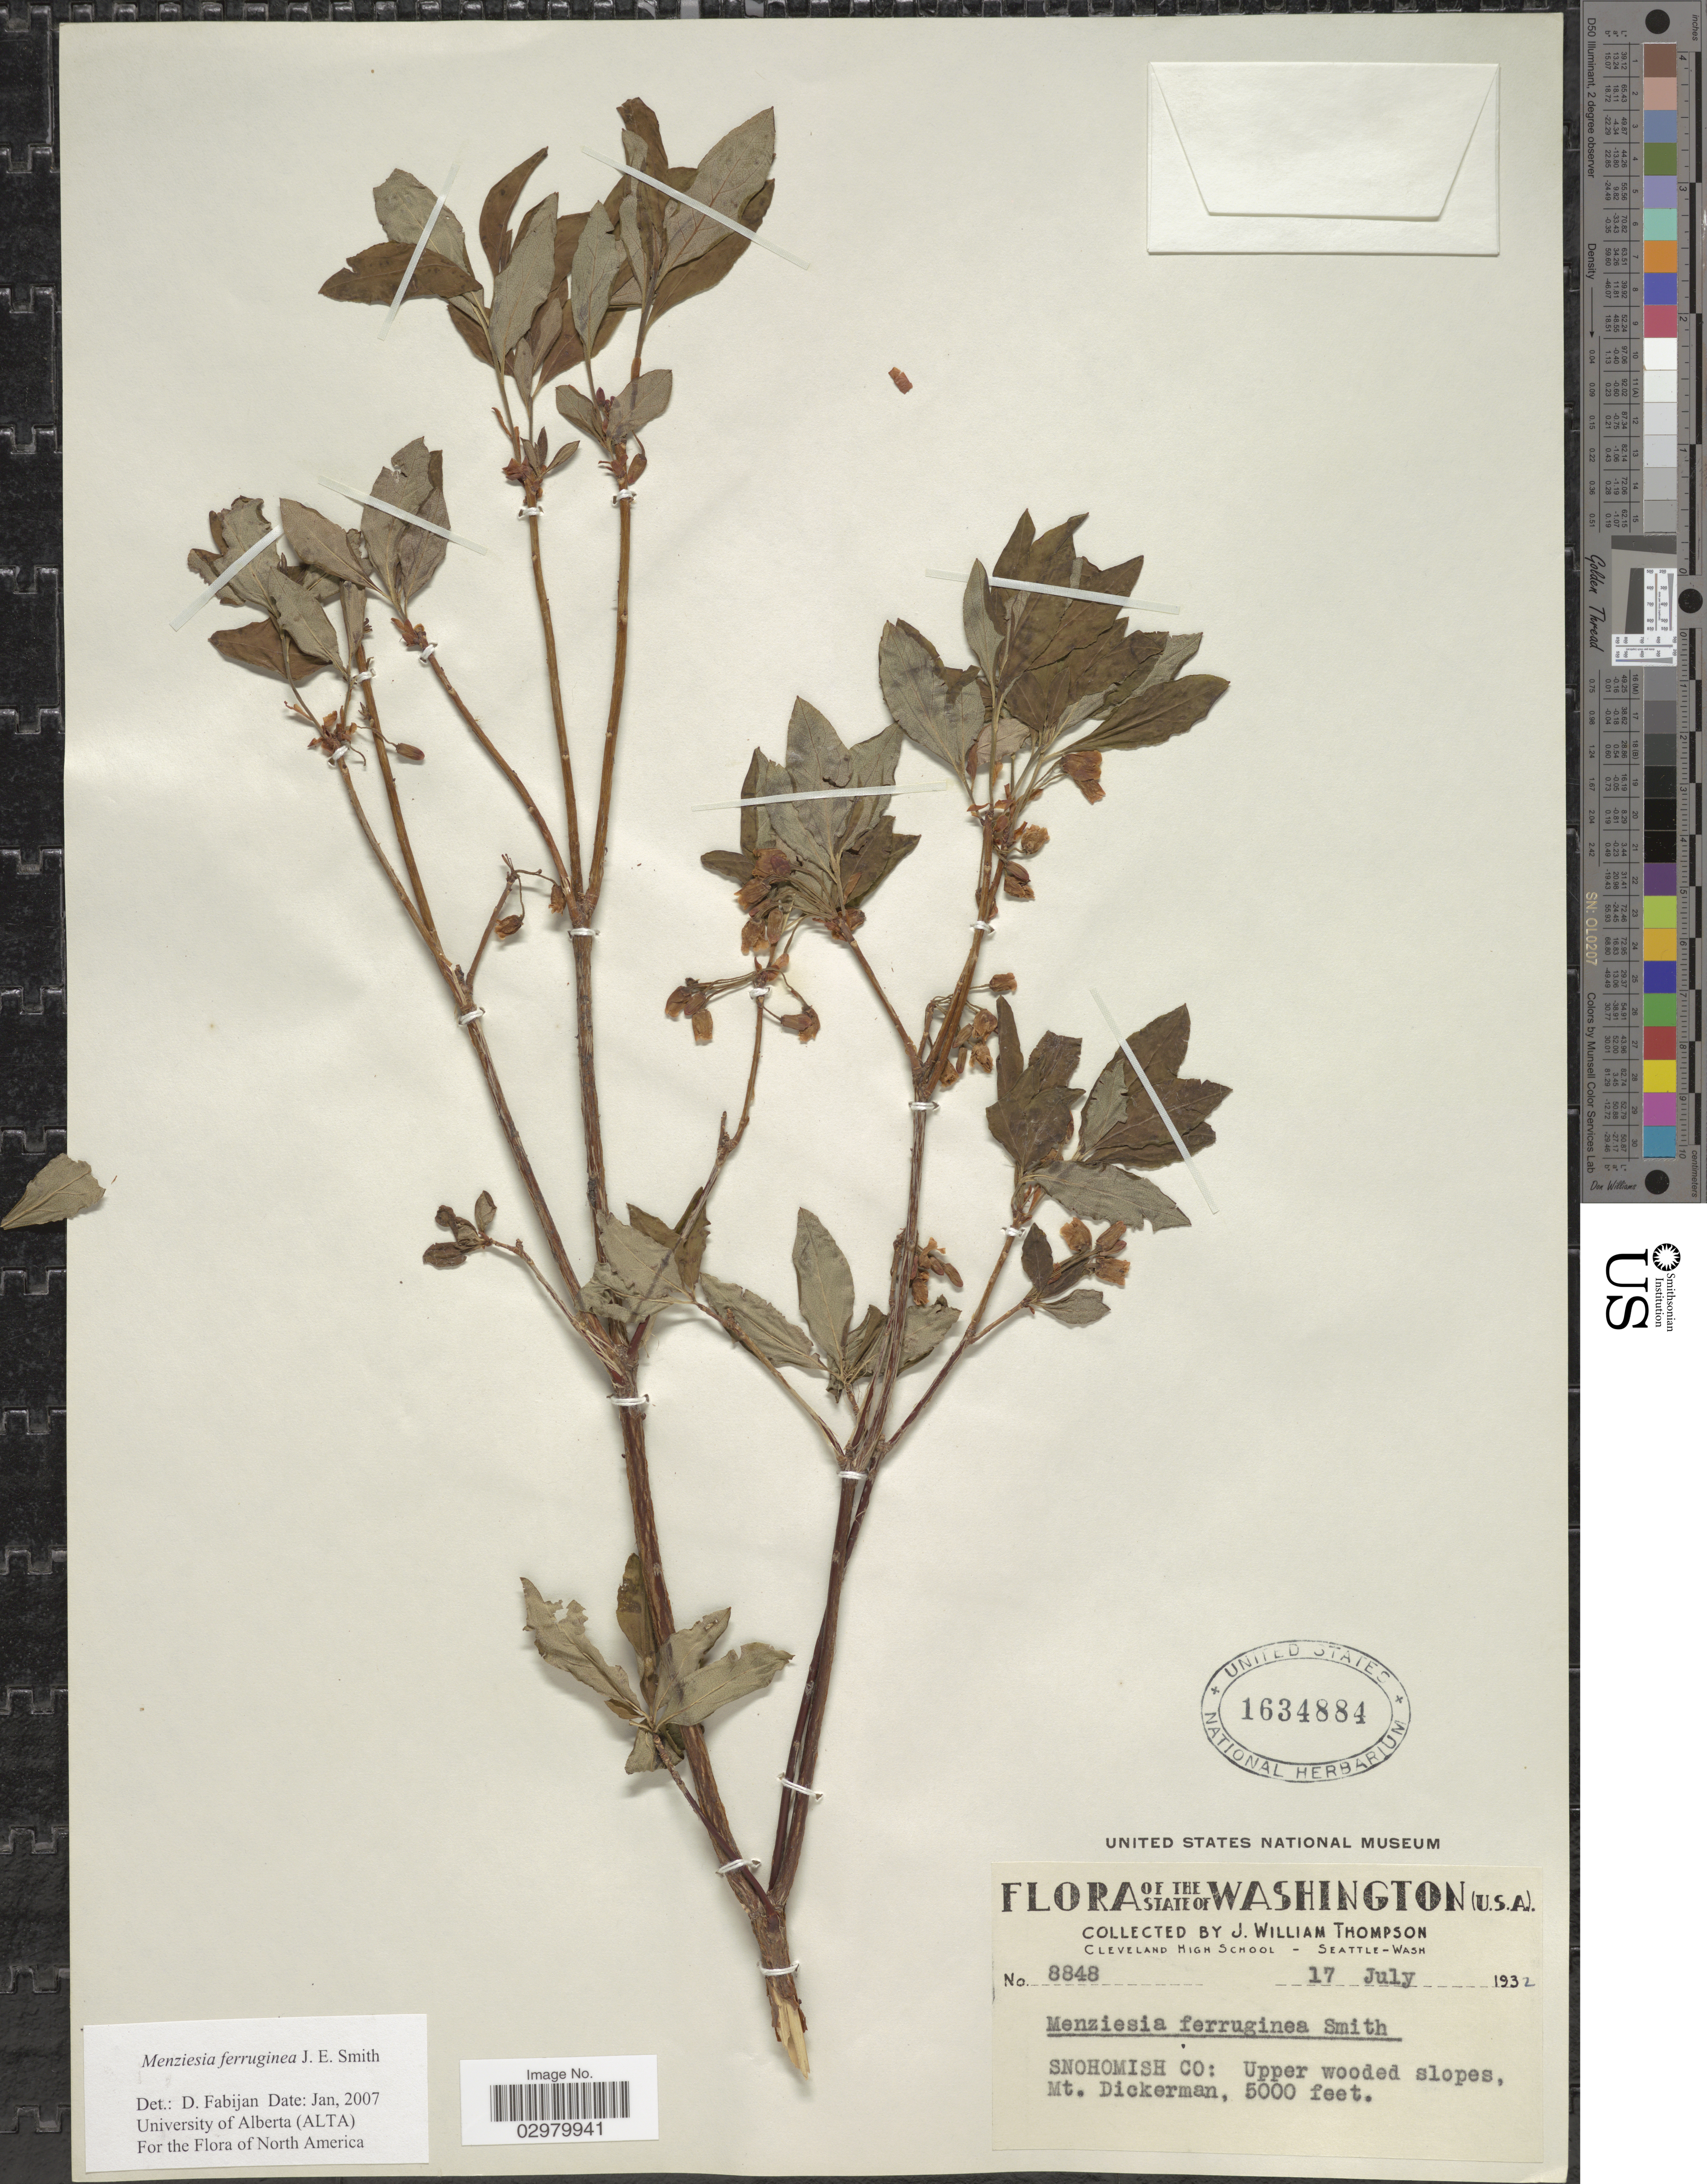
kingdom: Plantae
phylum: Tracheophyta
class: Magnoliopsida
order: Ericales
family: Ericaceae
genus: Menziesia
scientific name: Menziesia ferruginea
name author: Sm.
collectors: J. W. Thompson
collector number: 8848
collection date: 1932-07-17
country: United States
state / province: Washington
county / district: Snohomish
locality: Snohomish Co: Upper wooded slopes, Mt. Dickerman.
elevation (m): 1524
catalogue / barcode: US 1634884